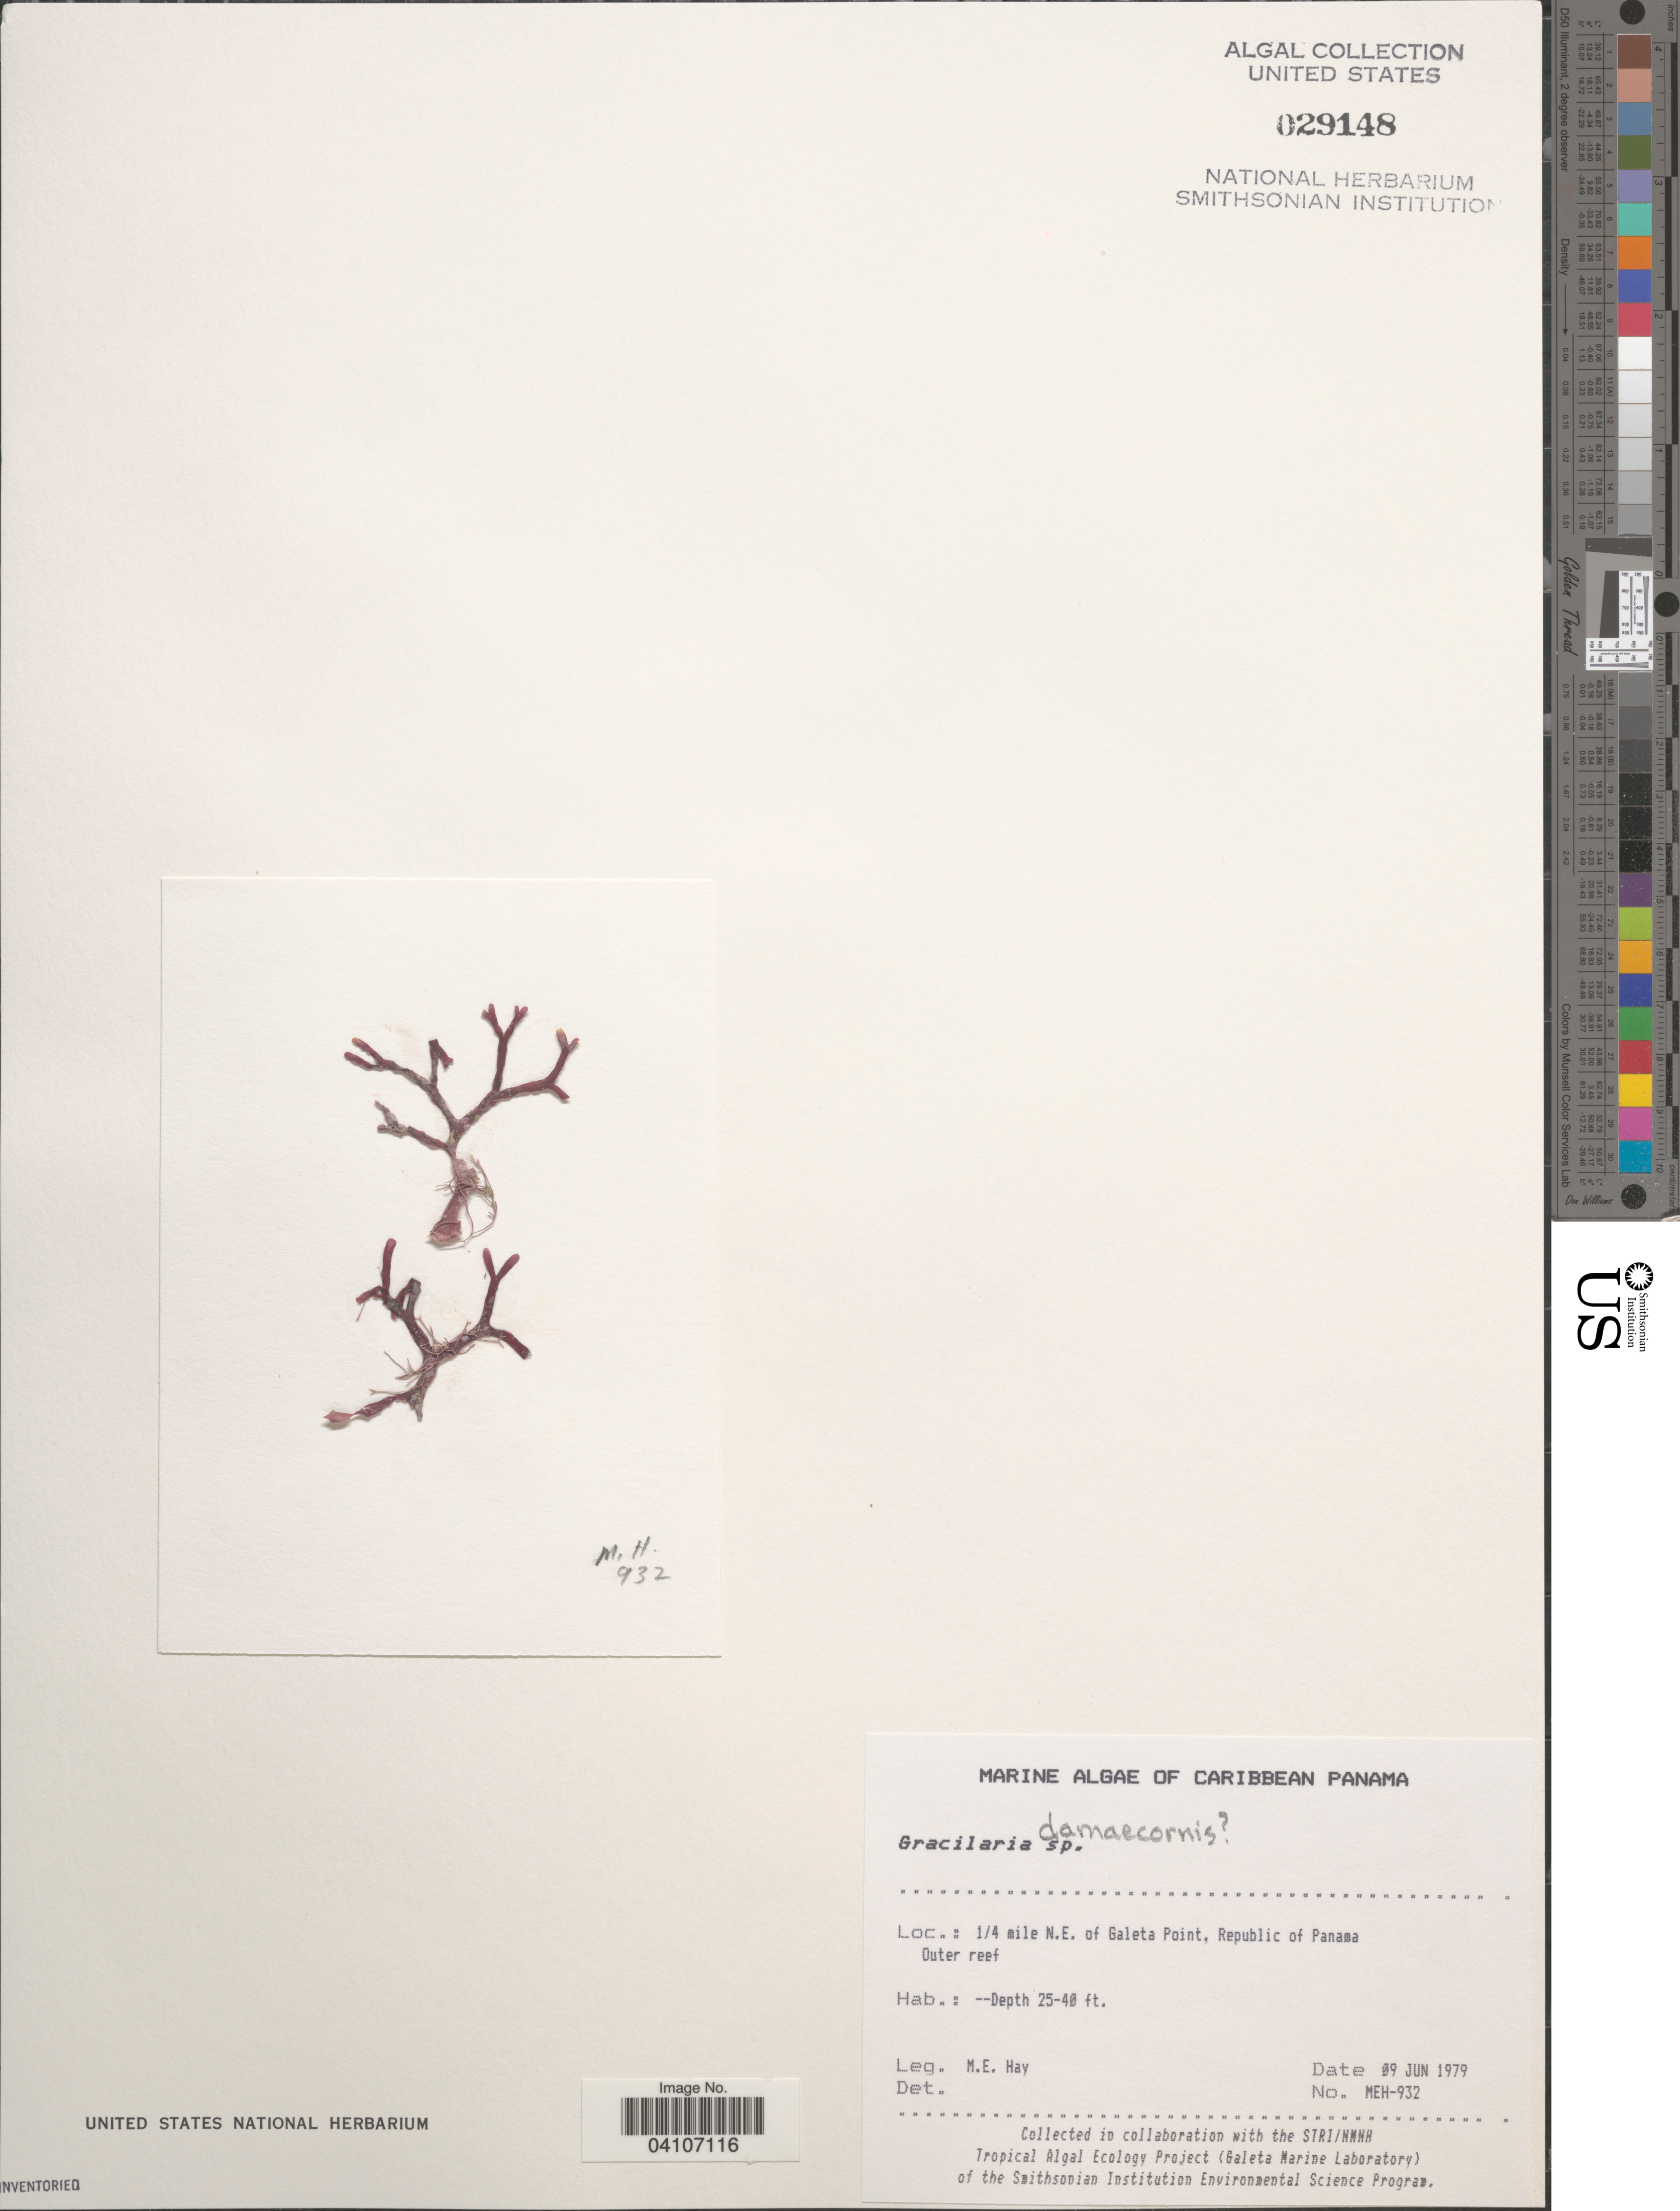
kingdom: Plantae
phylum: Rhodophyta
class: Florideophyceae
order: Gracilariales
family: Gracilariaceae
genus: Gracilaria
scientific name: Gracilaria damaecornis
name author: J. Agardh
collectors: M. E. Hay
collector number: MEH-932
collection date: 1979-06-09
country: Panama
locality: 1/4 mile N.E. of Galeta Point. Outer reef.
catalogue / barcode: US 29148